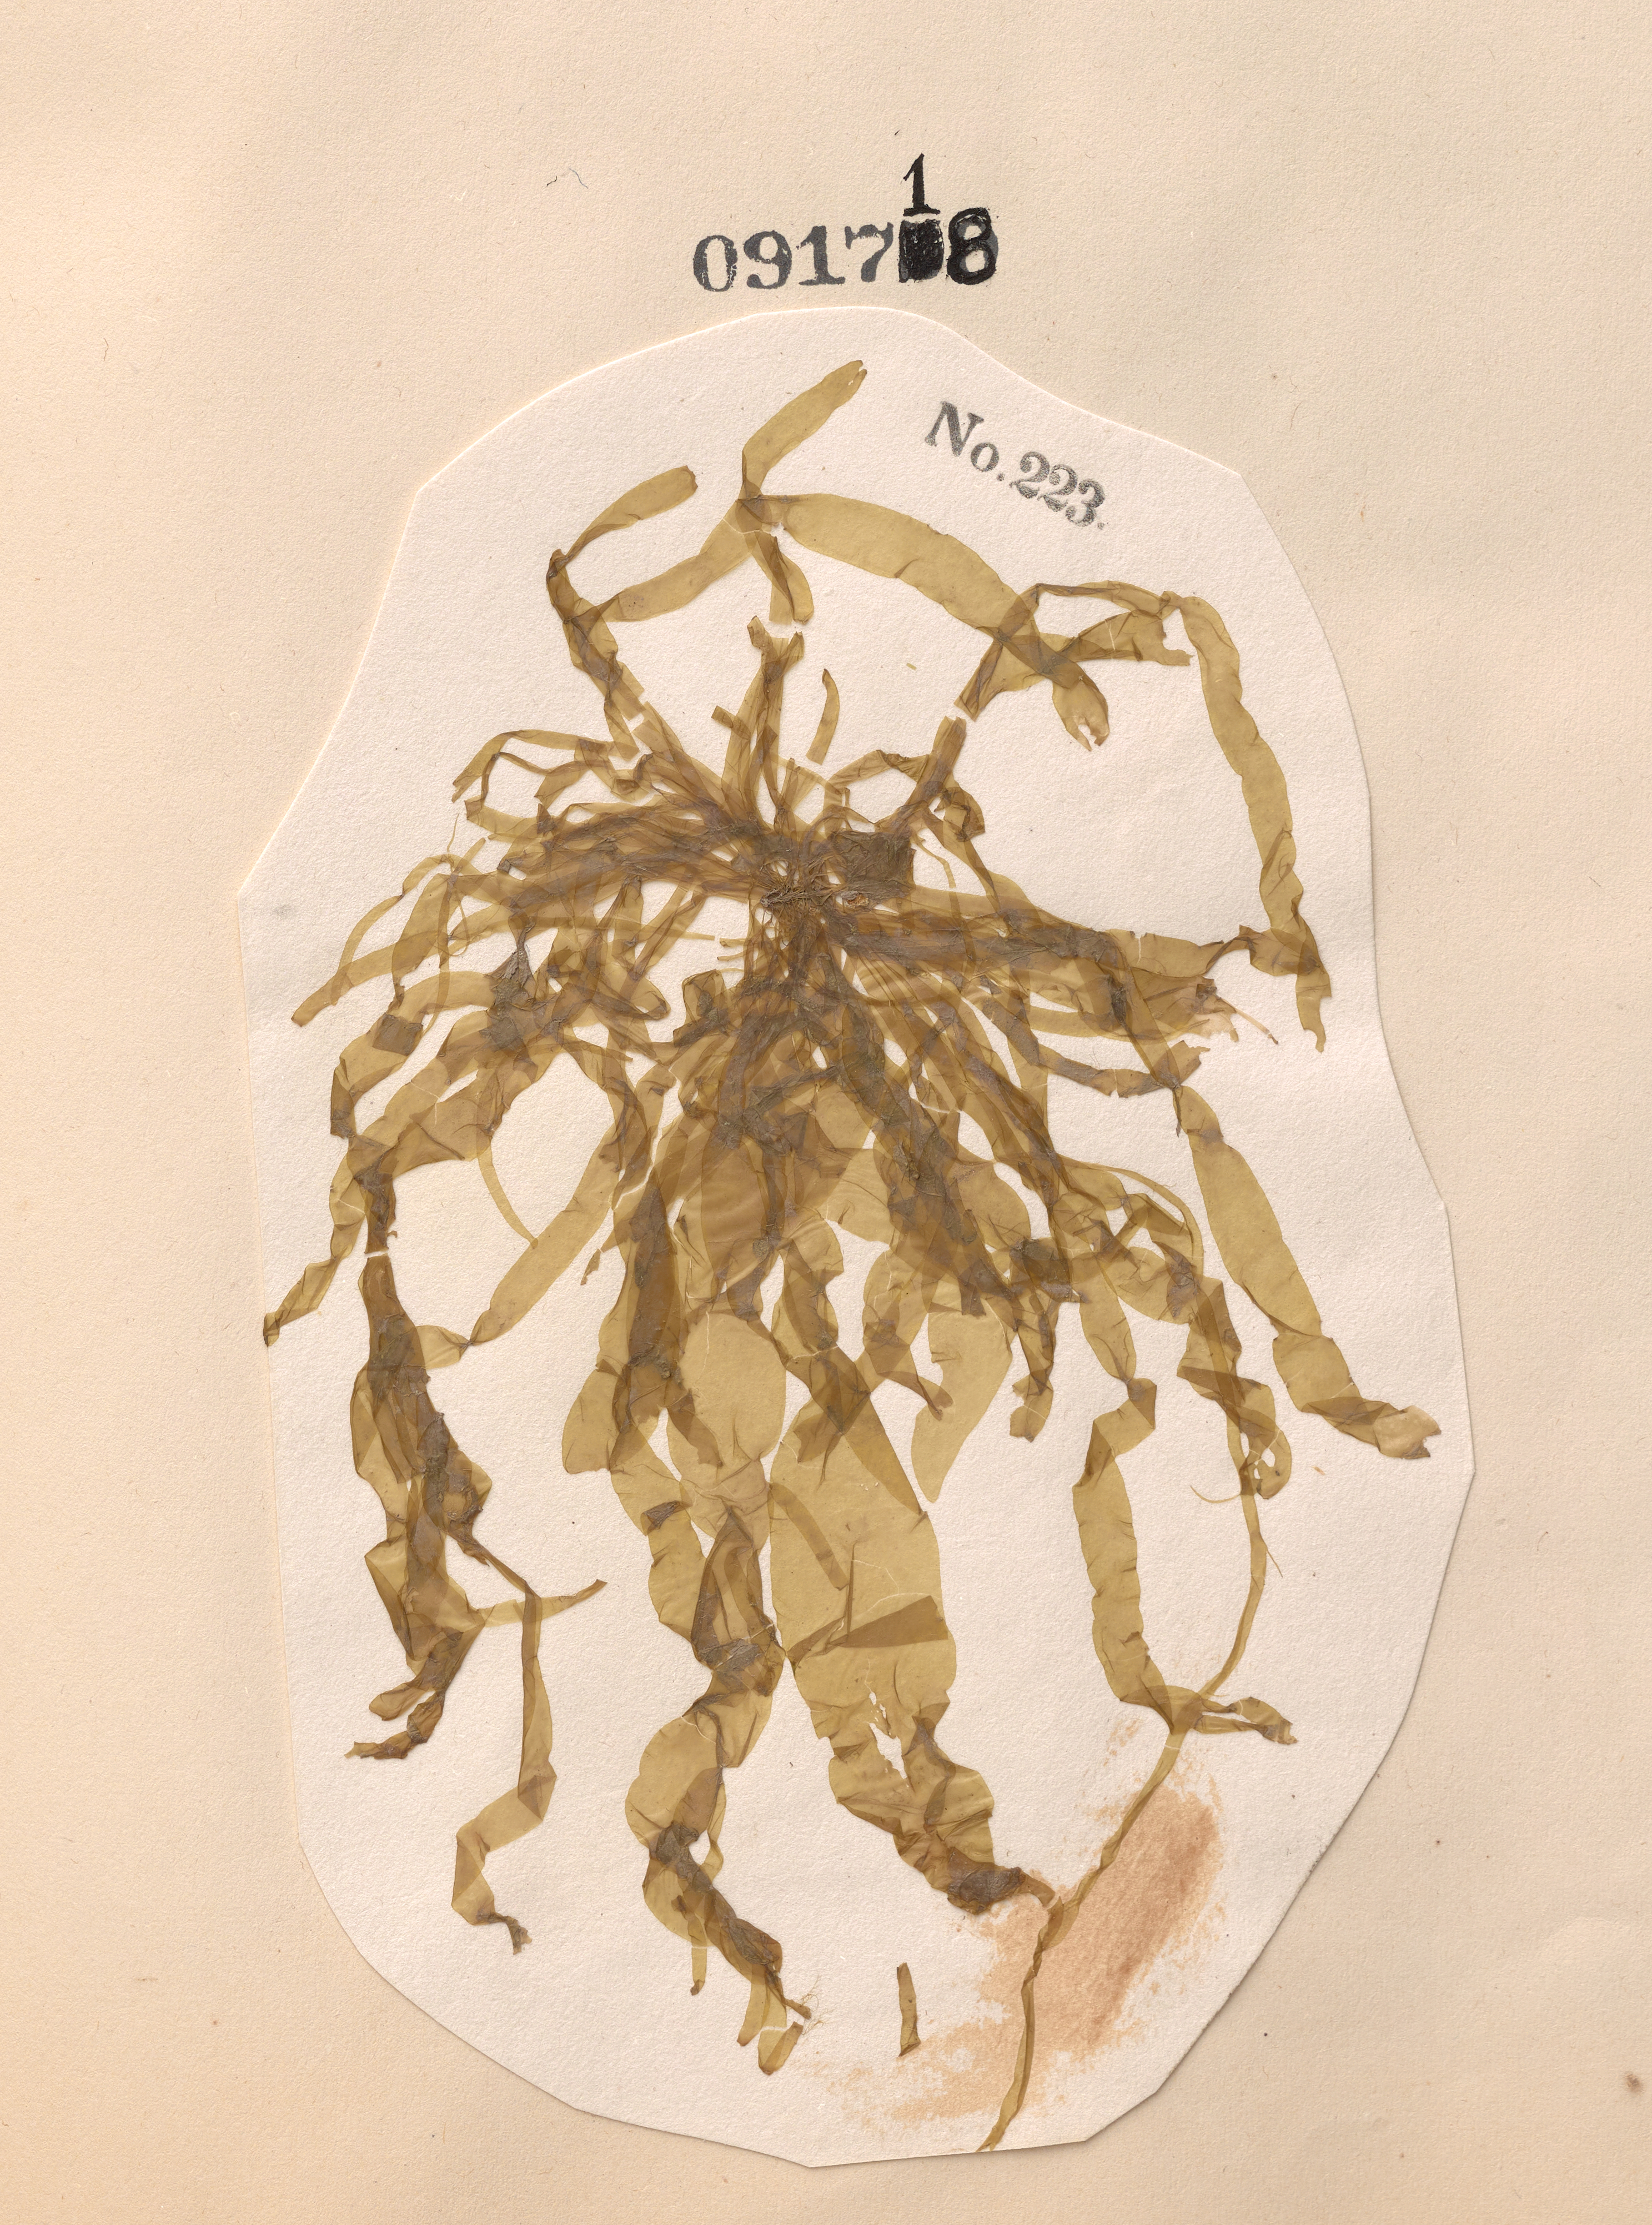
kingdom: Plantae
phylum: Chlorophyta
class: Ulvophyceae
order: Ulvales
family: Ulvaceae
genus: Enteromorpha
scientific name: Enteromorpha constricta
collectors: C. Durant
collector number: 223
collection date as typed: Sum 1850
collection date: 1850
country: United States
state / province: New Jersey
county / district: Hudson County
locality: Communipaw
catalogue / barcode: US 91718